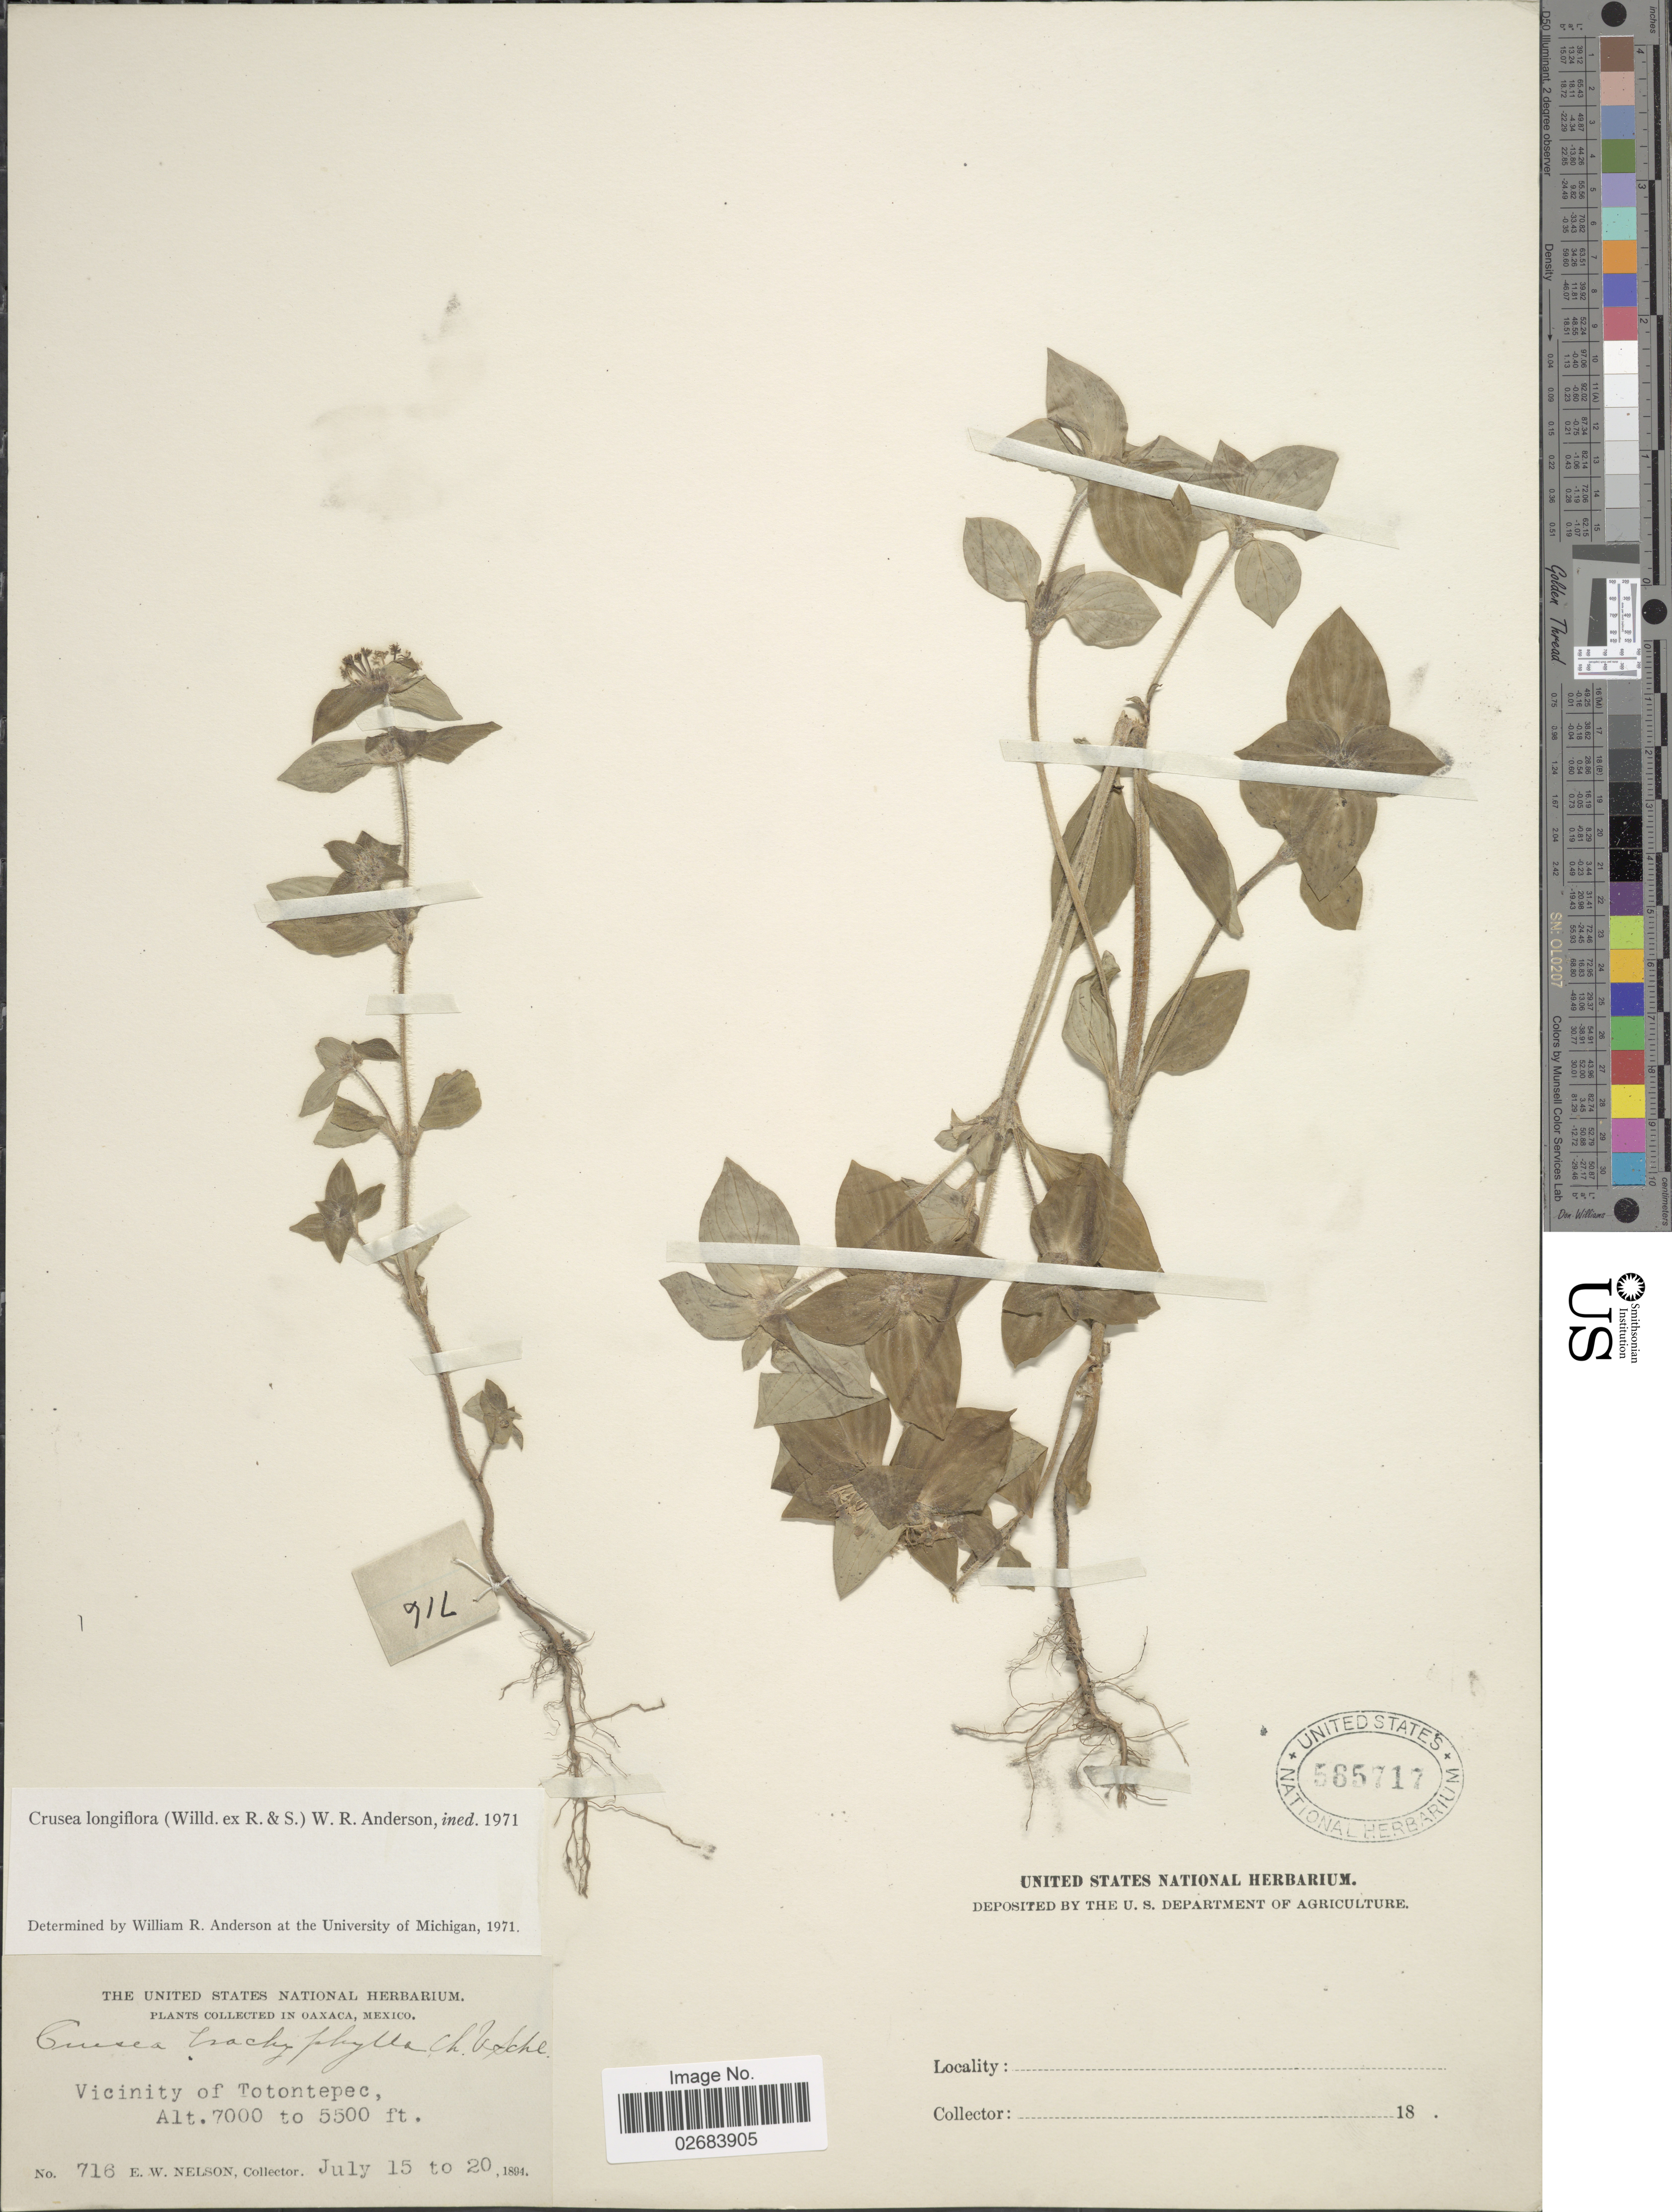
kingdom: Plantae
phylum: Tracheophyta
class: Magnoliopsida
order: Gentianales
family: Rubiaceae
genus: Crusea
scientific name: Crusea longiflora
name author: (Willd. ex Roem. & Schult.) W.R. Anderson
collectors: E. W. Nelson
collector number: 716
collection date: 1894-07-15/1894-07-20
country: Mexico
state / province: Oaxaca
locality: Vicinity of Totontepec.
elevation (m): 1676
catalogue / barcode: US 585717